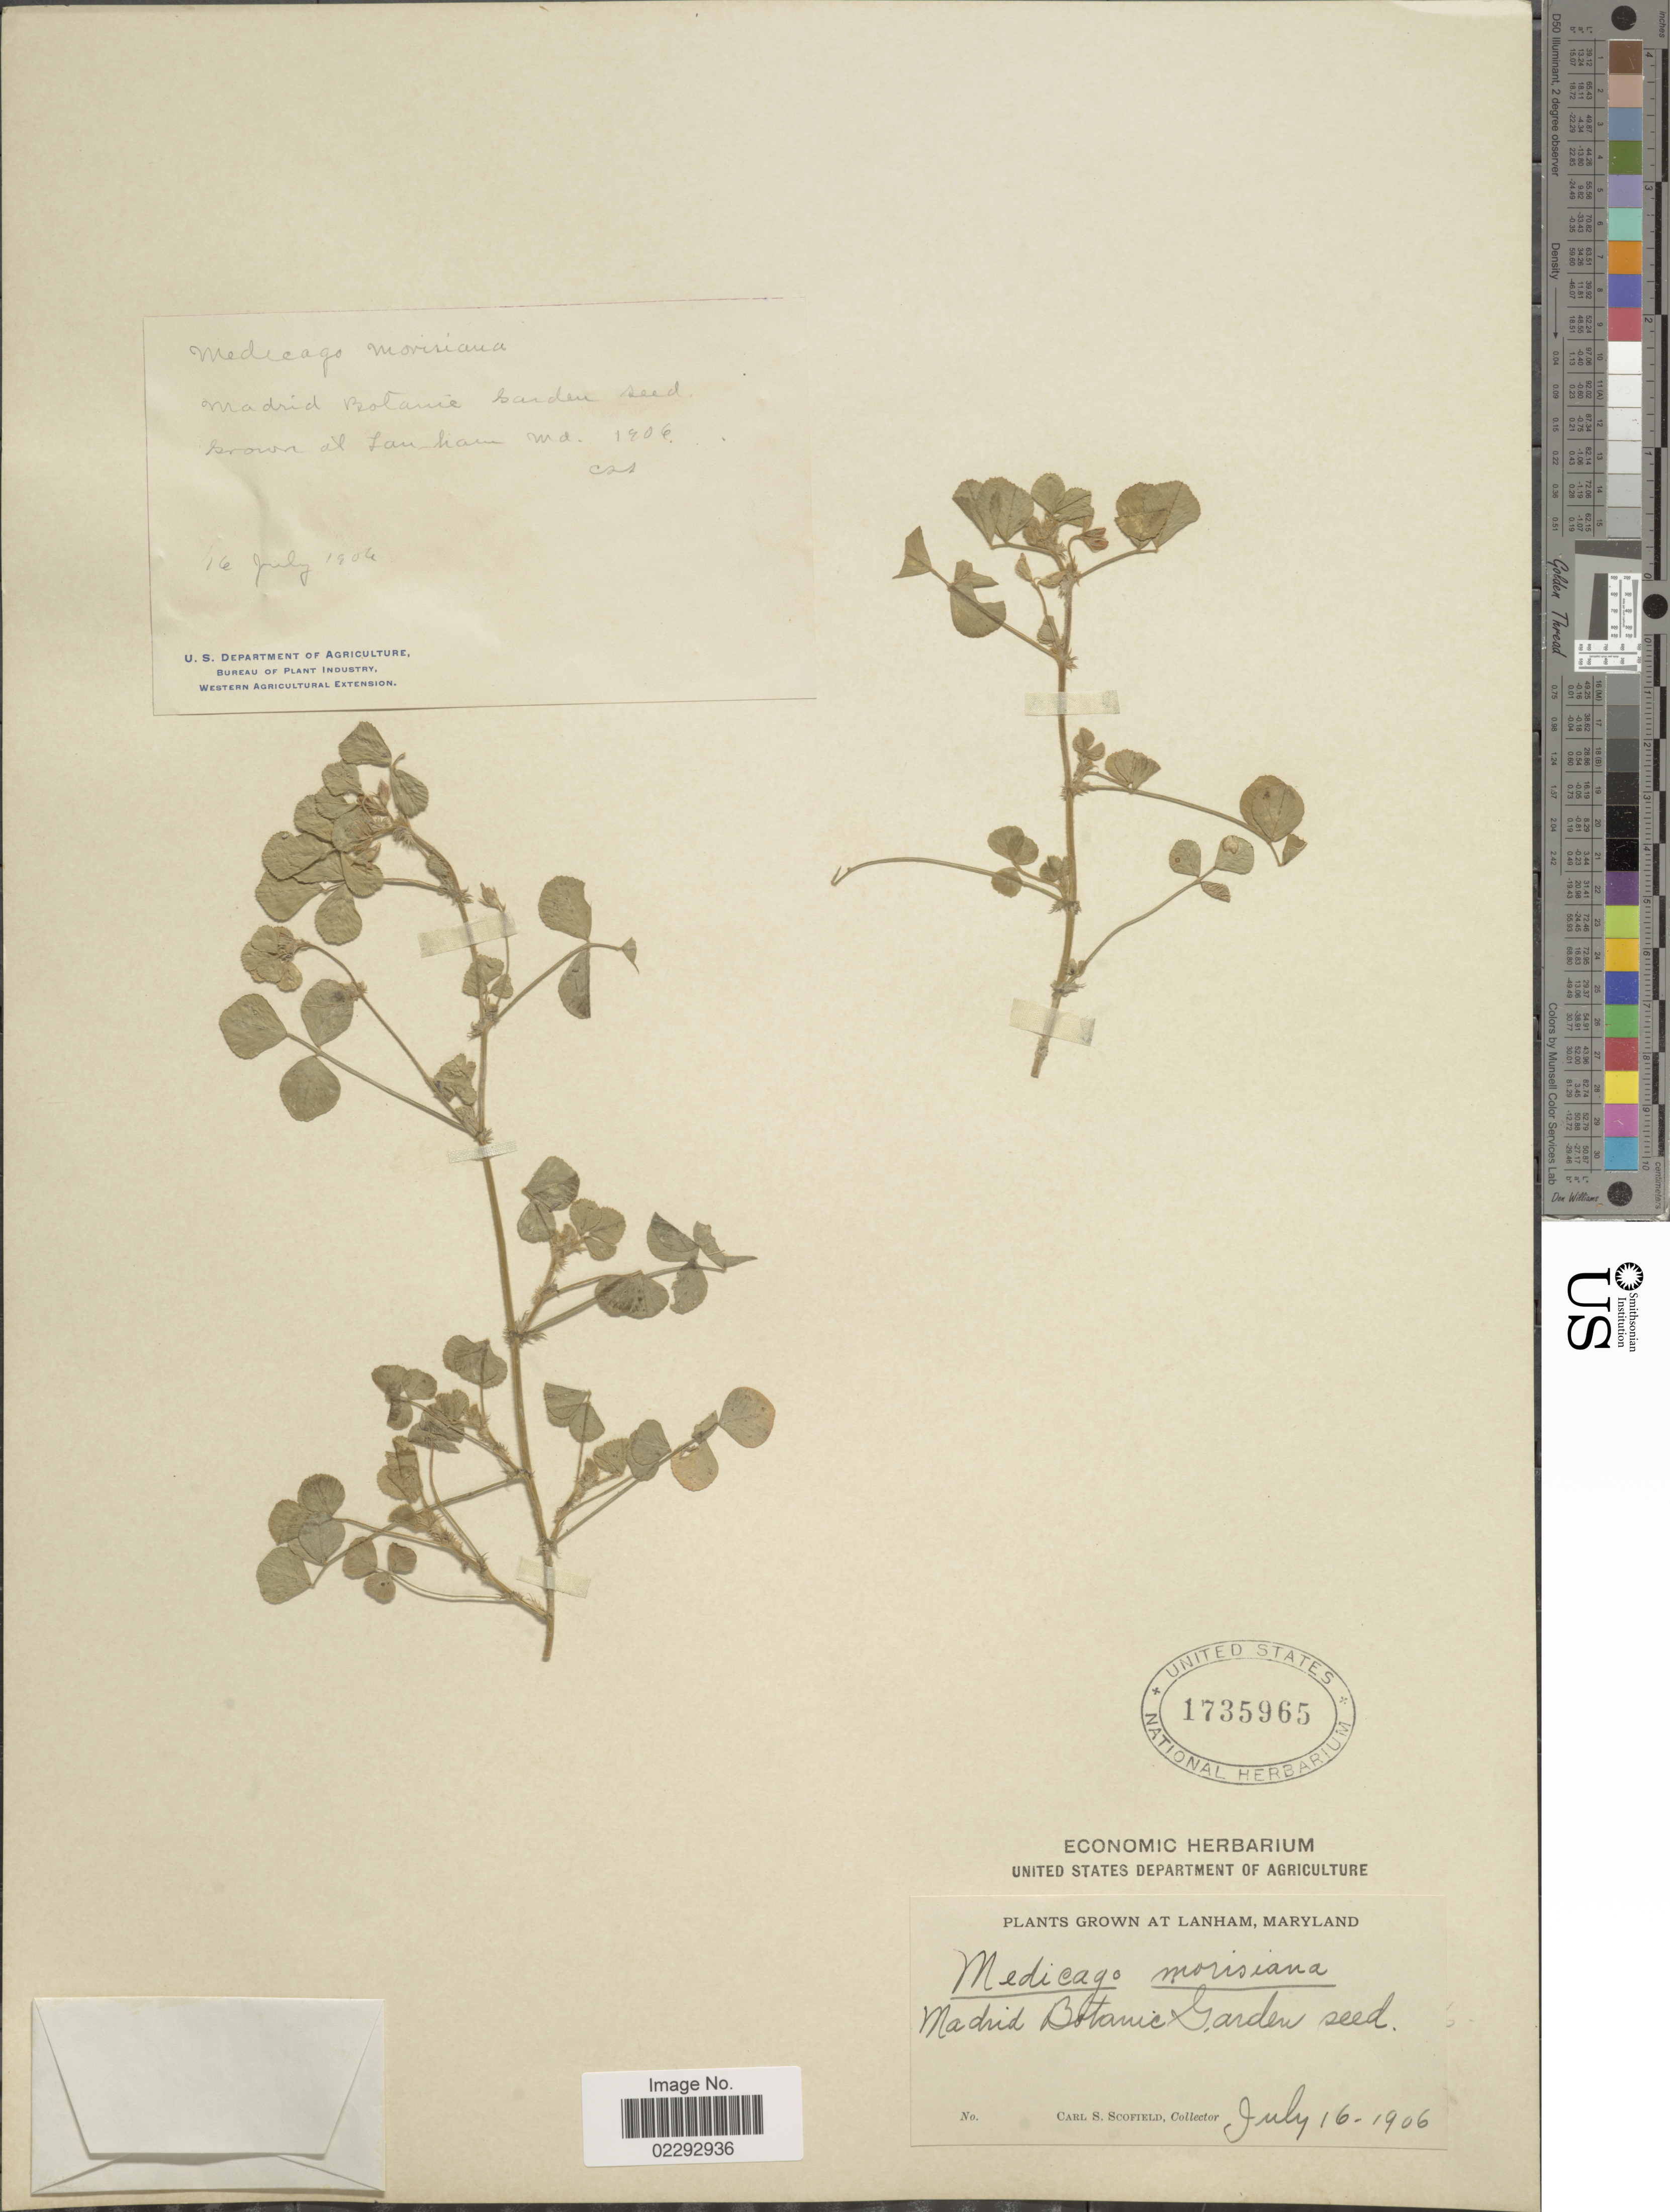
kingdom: Plantae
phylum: Tracheophyta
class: Magnoliopsida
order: Fabales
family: Fabaceae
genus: Medicago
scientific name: Medicago morisiana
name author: Jord.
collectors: C. Scofield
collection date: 1906-07-16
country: United States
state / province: Maryland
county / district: Prince George's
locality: At Lanham, Maryland.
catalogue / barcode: US 1735965